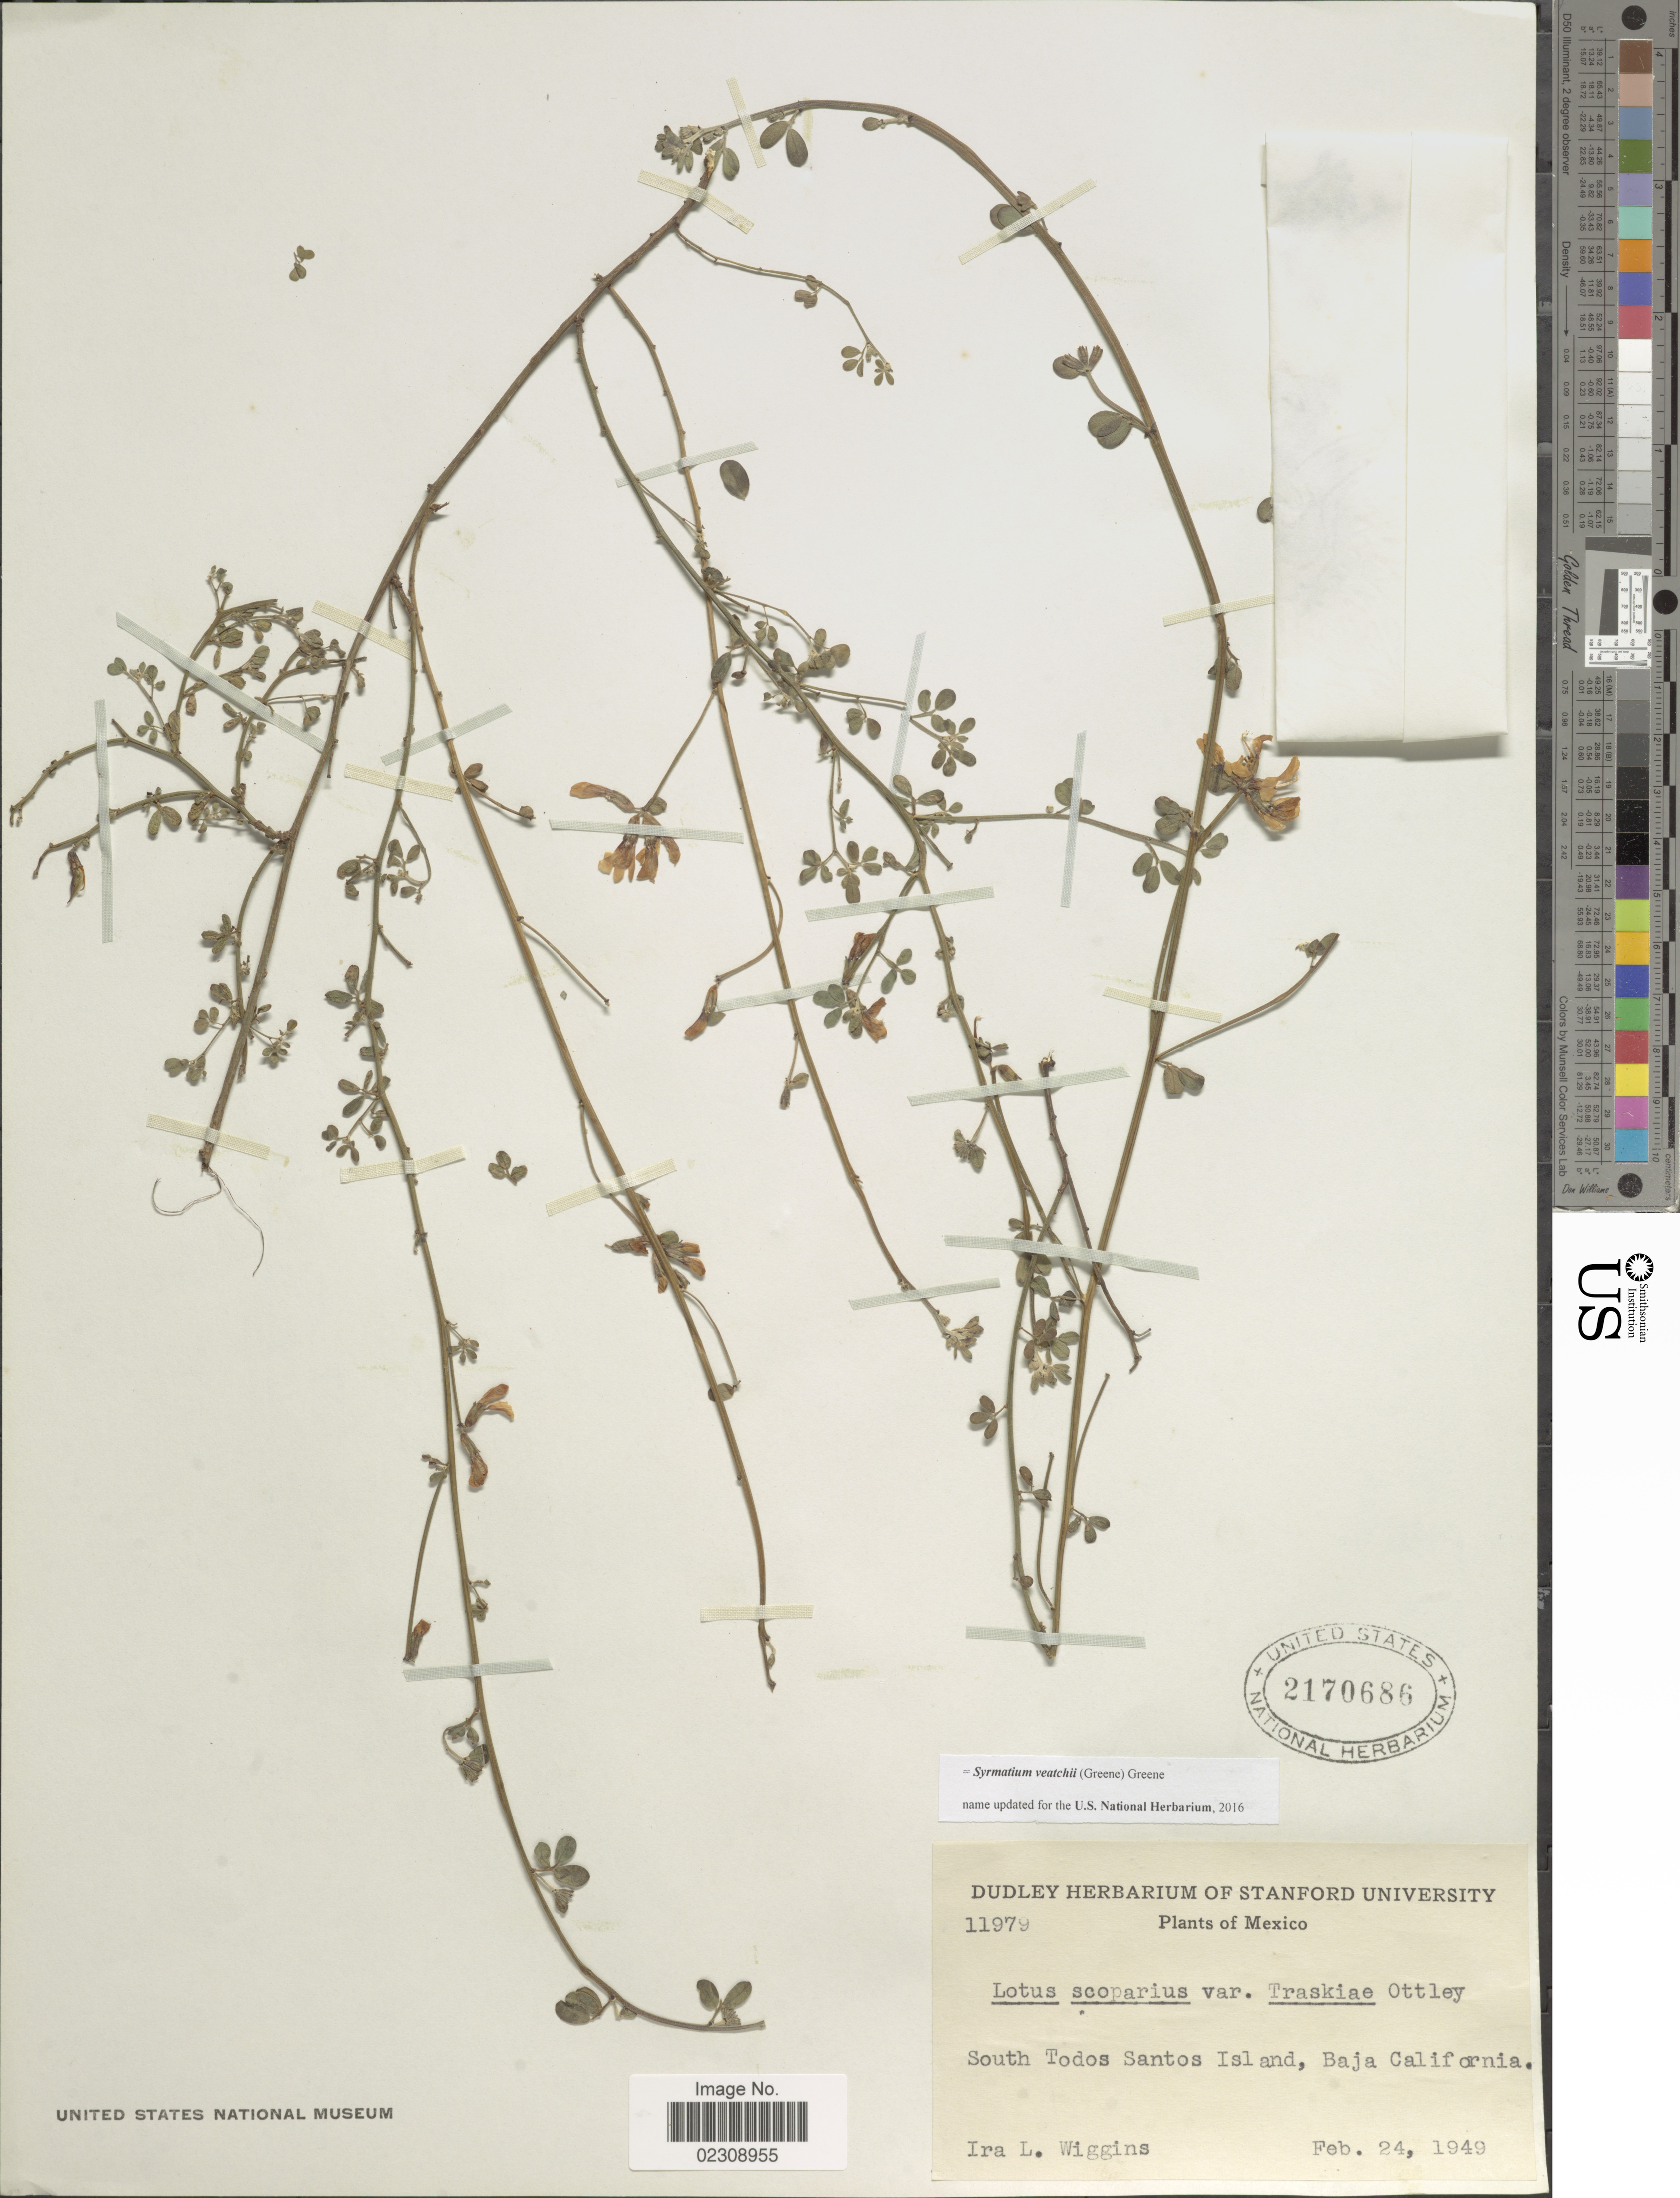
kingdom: Plantae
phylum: Tracheophyta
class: Magnoliopsida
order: Fabales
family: Fabaceae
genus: Syrmatium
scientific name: Syrmatium veatchii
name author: (Greene) Greene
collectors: I. L. Wiggins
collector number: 11979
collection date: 1949-02-24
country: Mexico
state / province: Baja California Norte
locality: South Todos Santos Island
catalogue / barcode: US 2170686